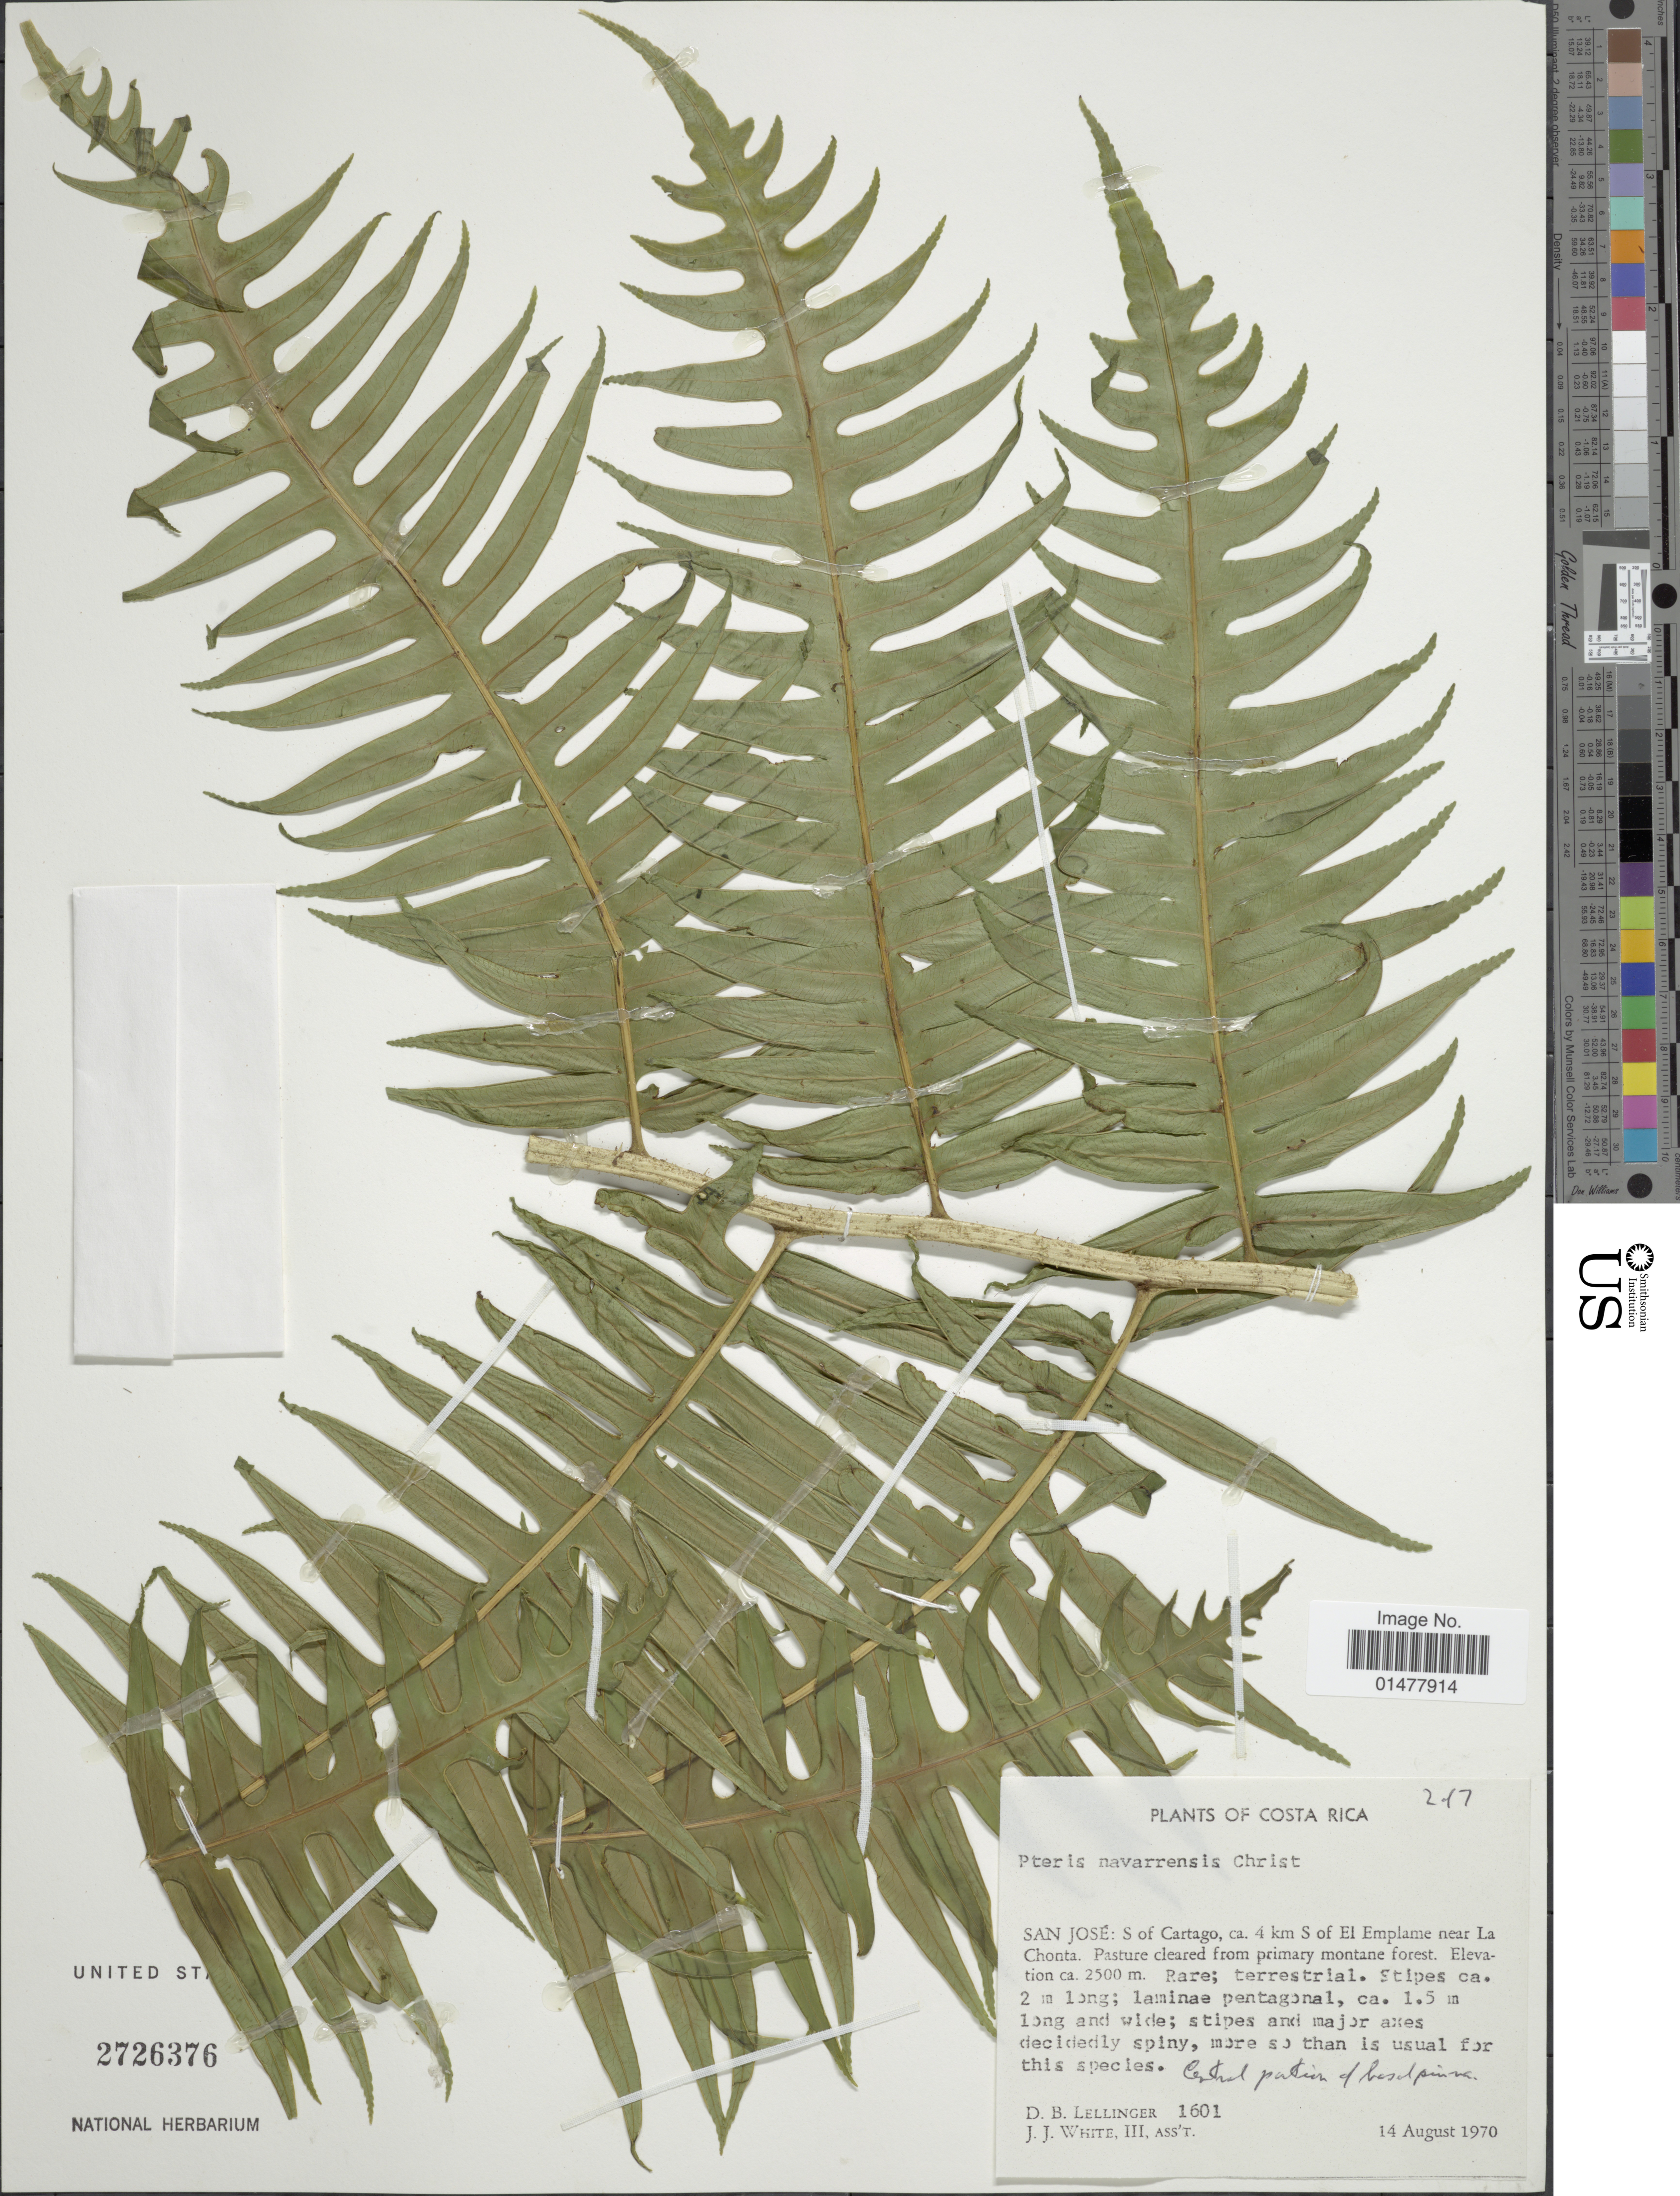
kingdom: Plantae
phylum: Tracheophyta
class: Polypodiopsida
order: Polypodiales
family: Pteridaceae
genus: Pteris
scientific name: Pteris navarrensis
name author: Christ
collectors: D. B. Lellinger & J. J. White III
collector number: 1601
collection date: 1970-08-14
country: Costa Rica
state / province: San José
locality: PLants of Costa Rica, San José: S of Cartago, ca. 4km S of El Emplame near La Chonta, pasture cleared from primary montane forest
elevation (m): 2500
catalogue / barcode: US 2726376